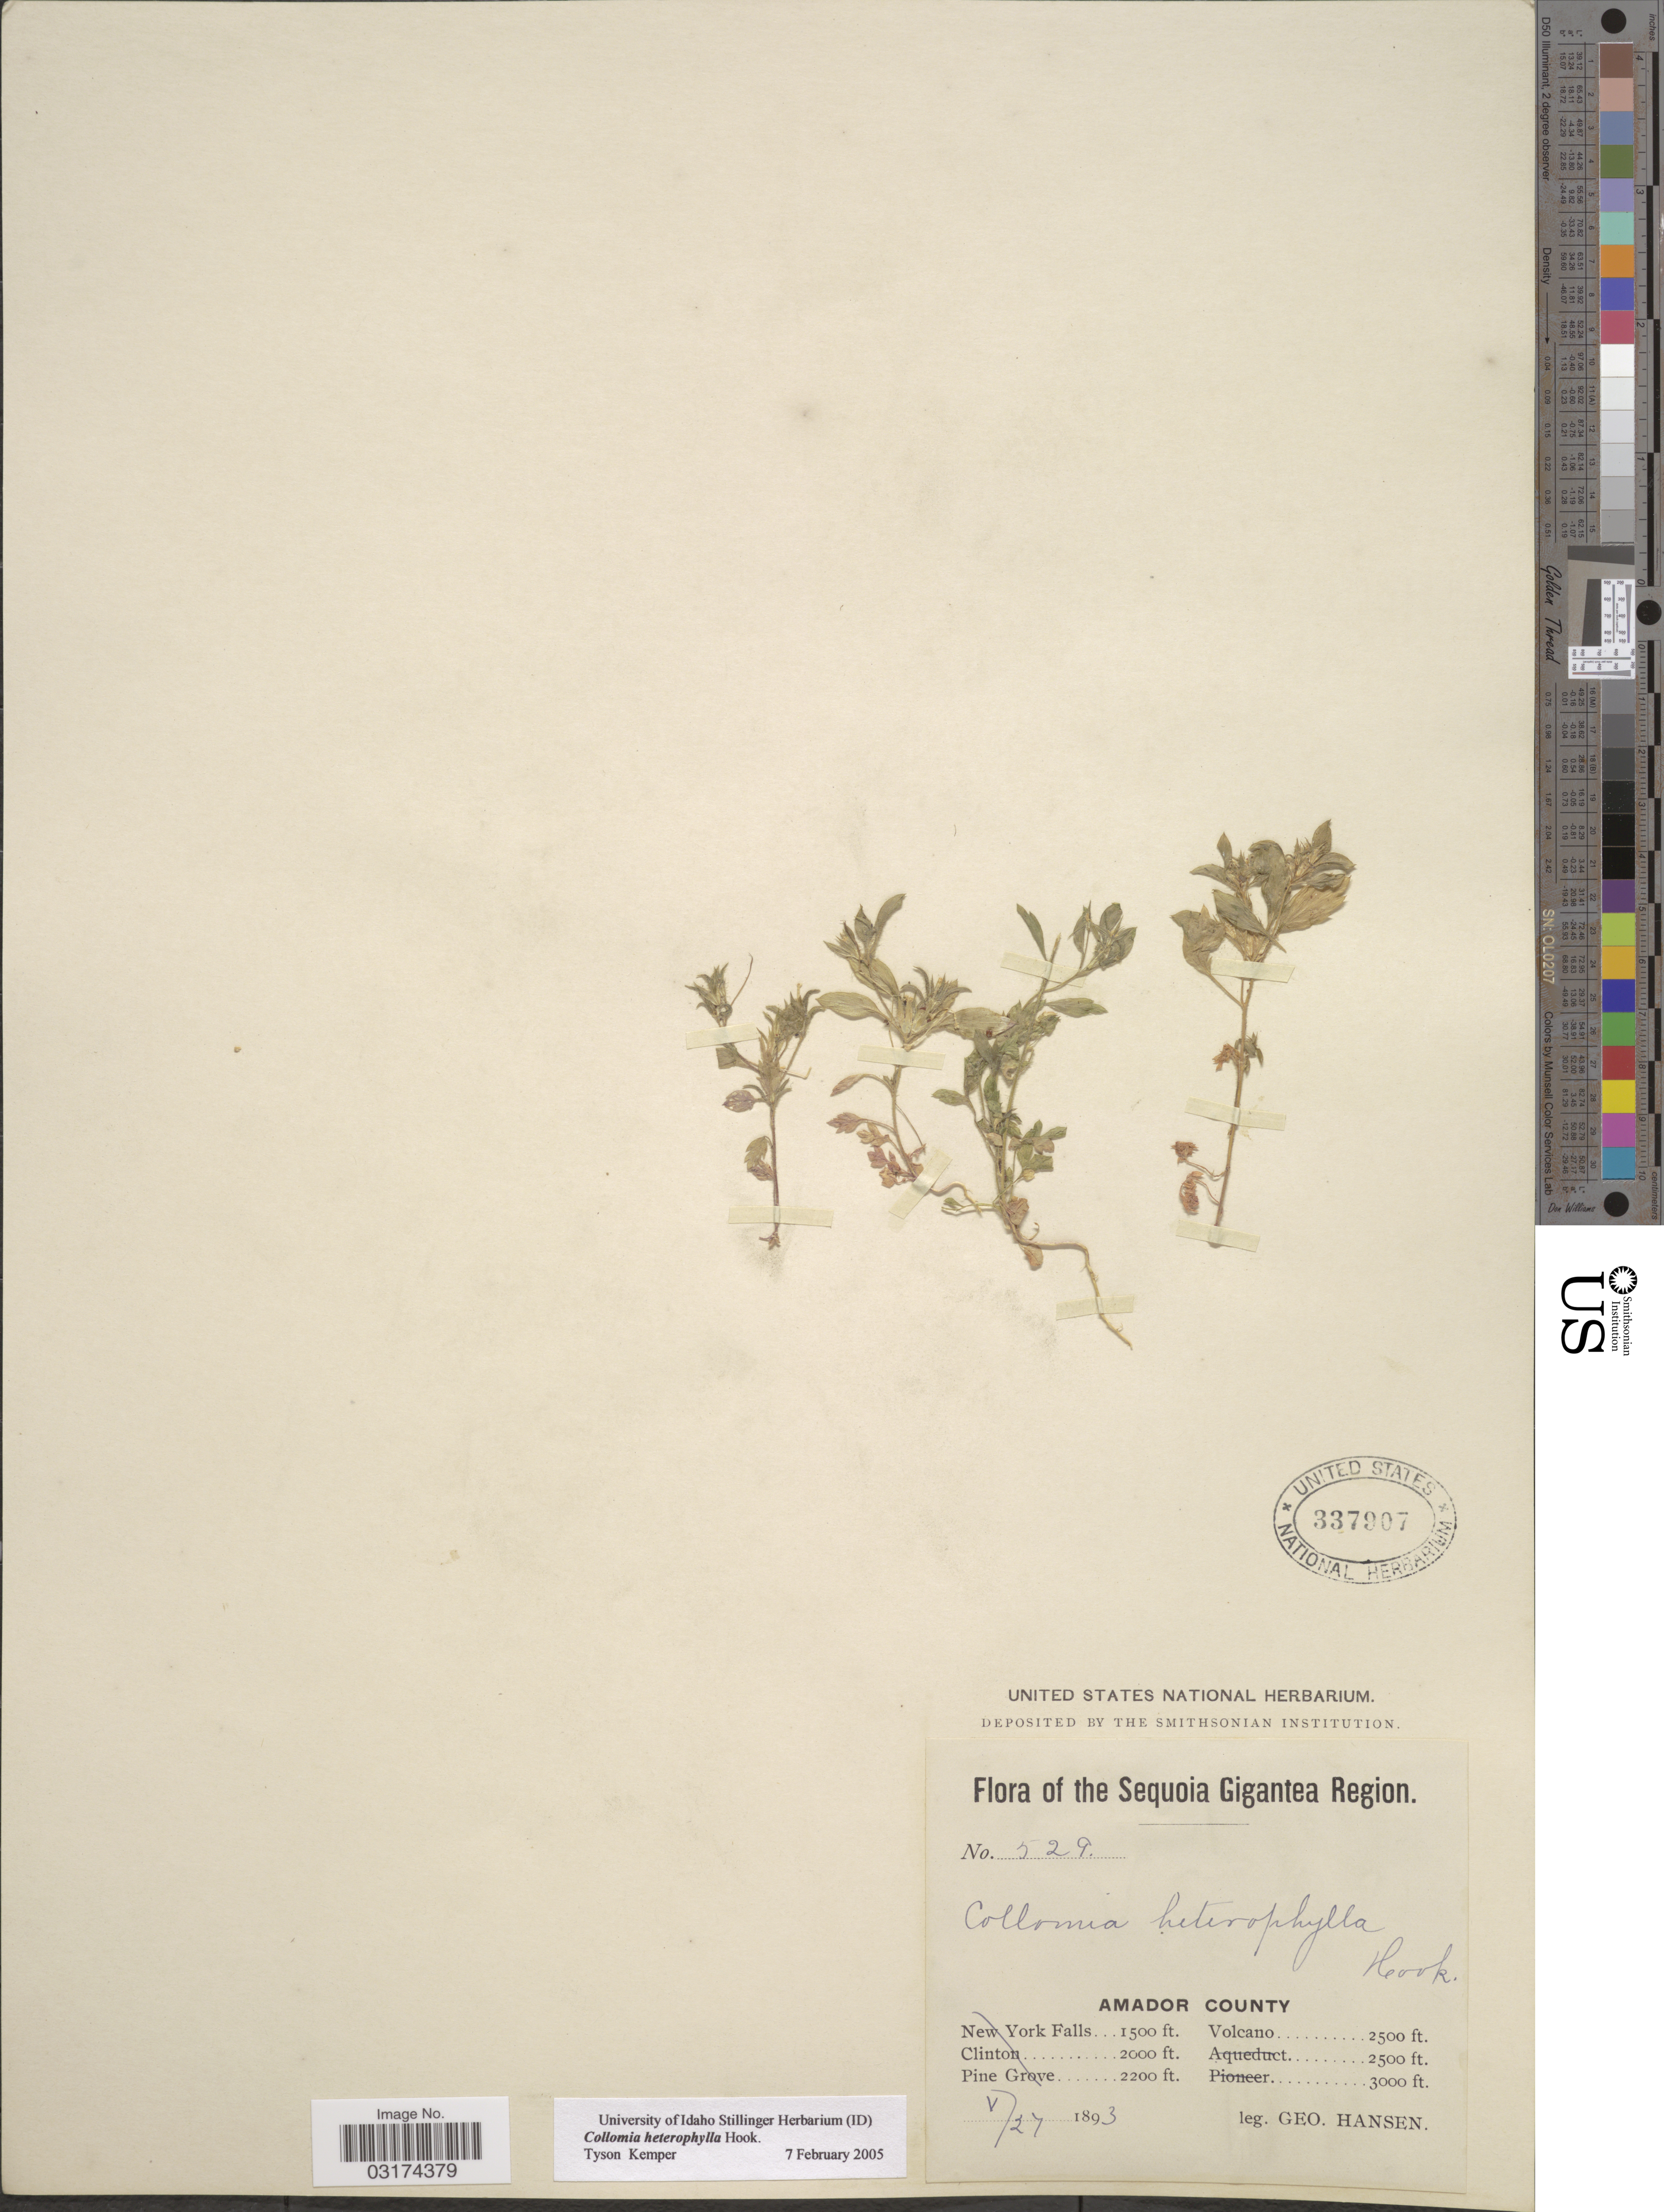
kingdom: Plantae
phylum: Tracheophyta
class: Magnoliopsida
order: Ericales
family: Polemoniaceae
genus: Collomia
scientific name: Collomia heterophylla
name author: Hook.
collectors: G. Hansen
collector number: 529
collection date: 1893-05-27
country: United States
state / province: California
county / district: Amador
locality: The Sequoia Gigantea Region. Amador County. Volcano.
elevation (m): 762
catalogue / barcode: US 337907